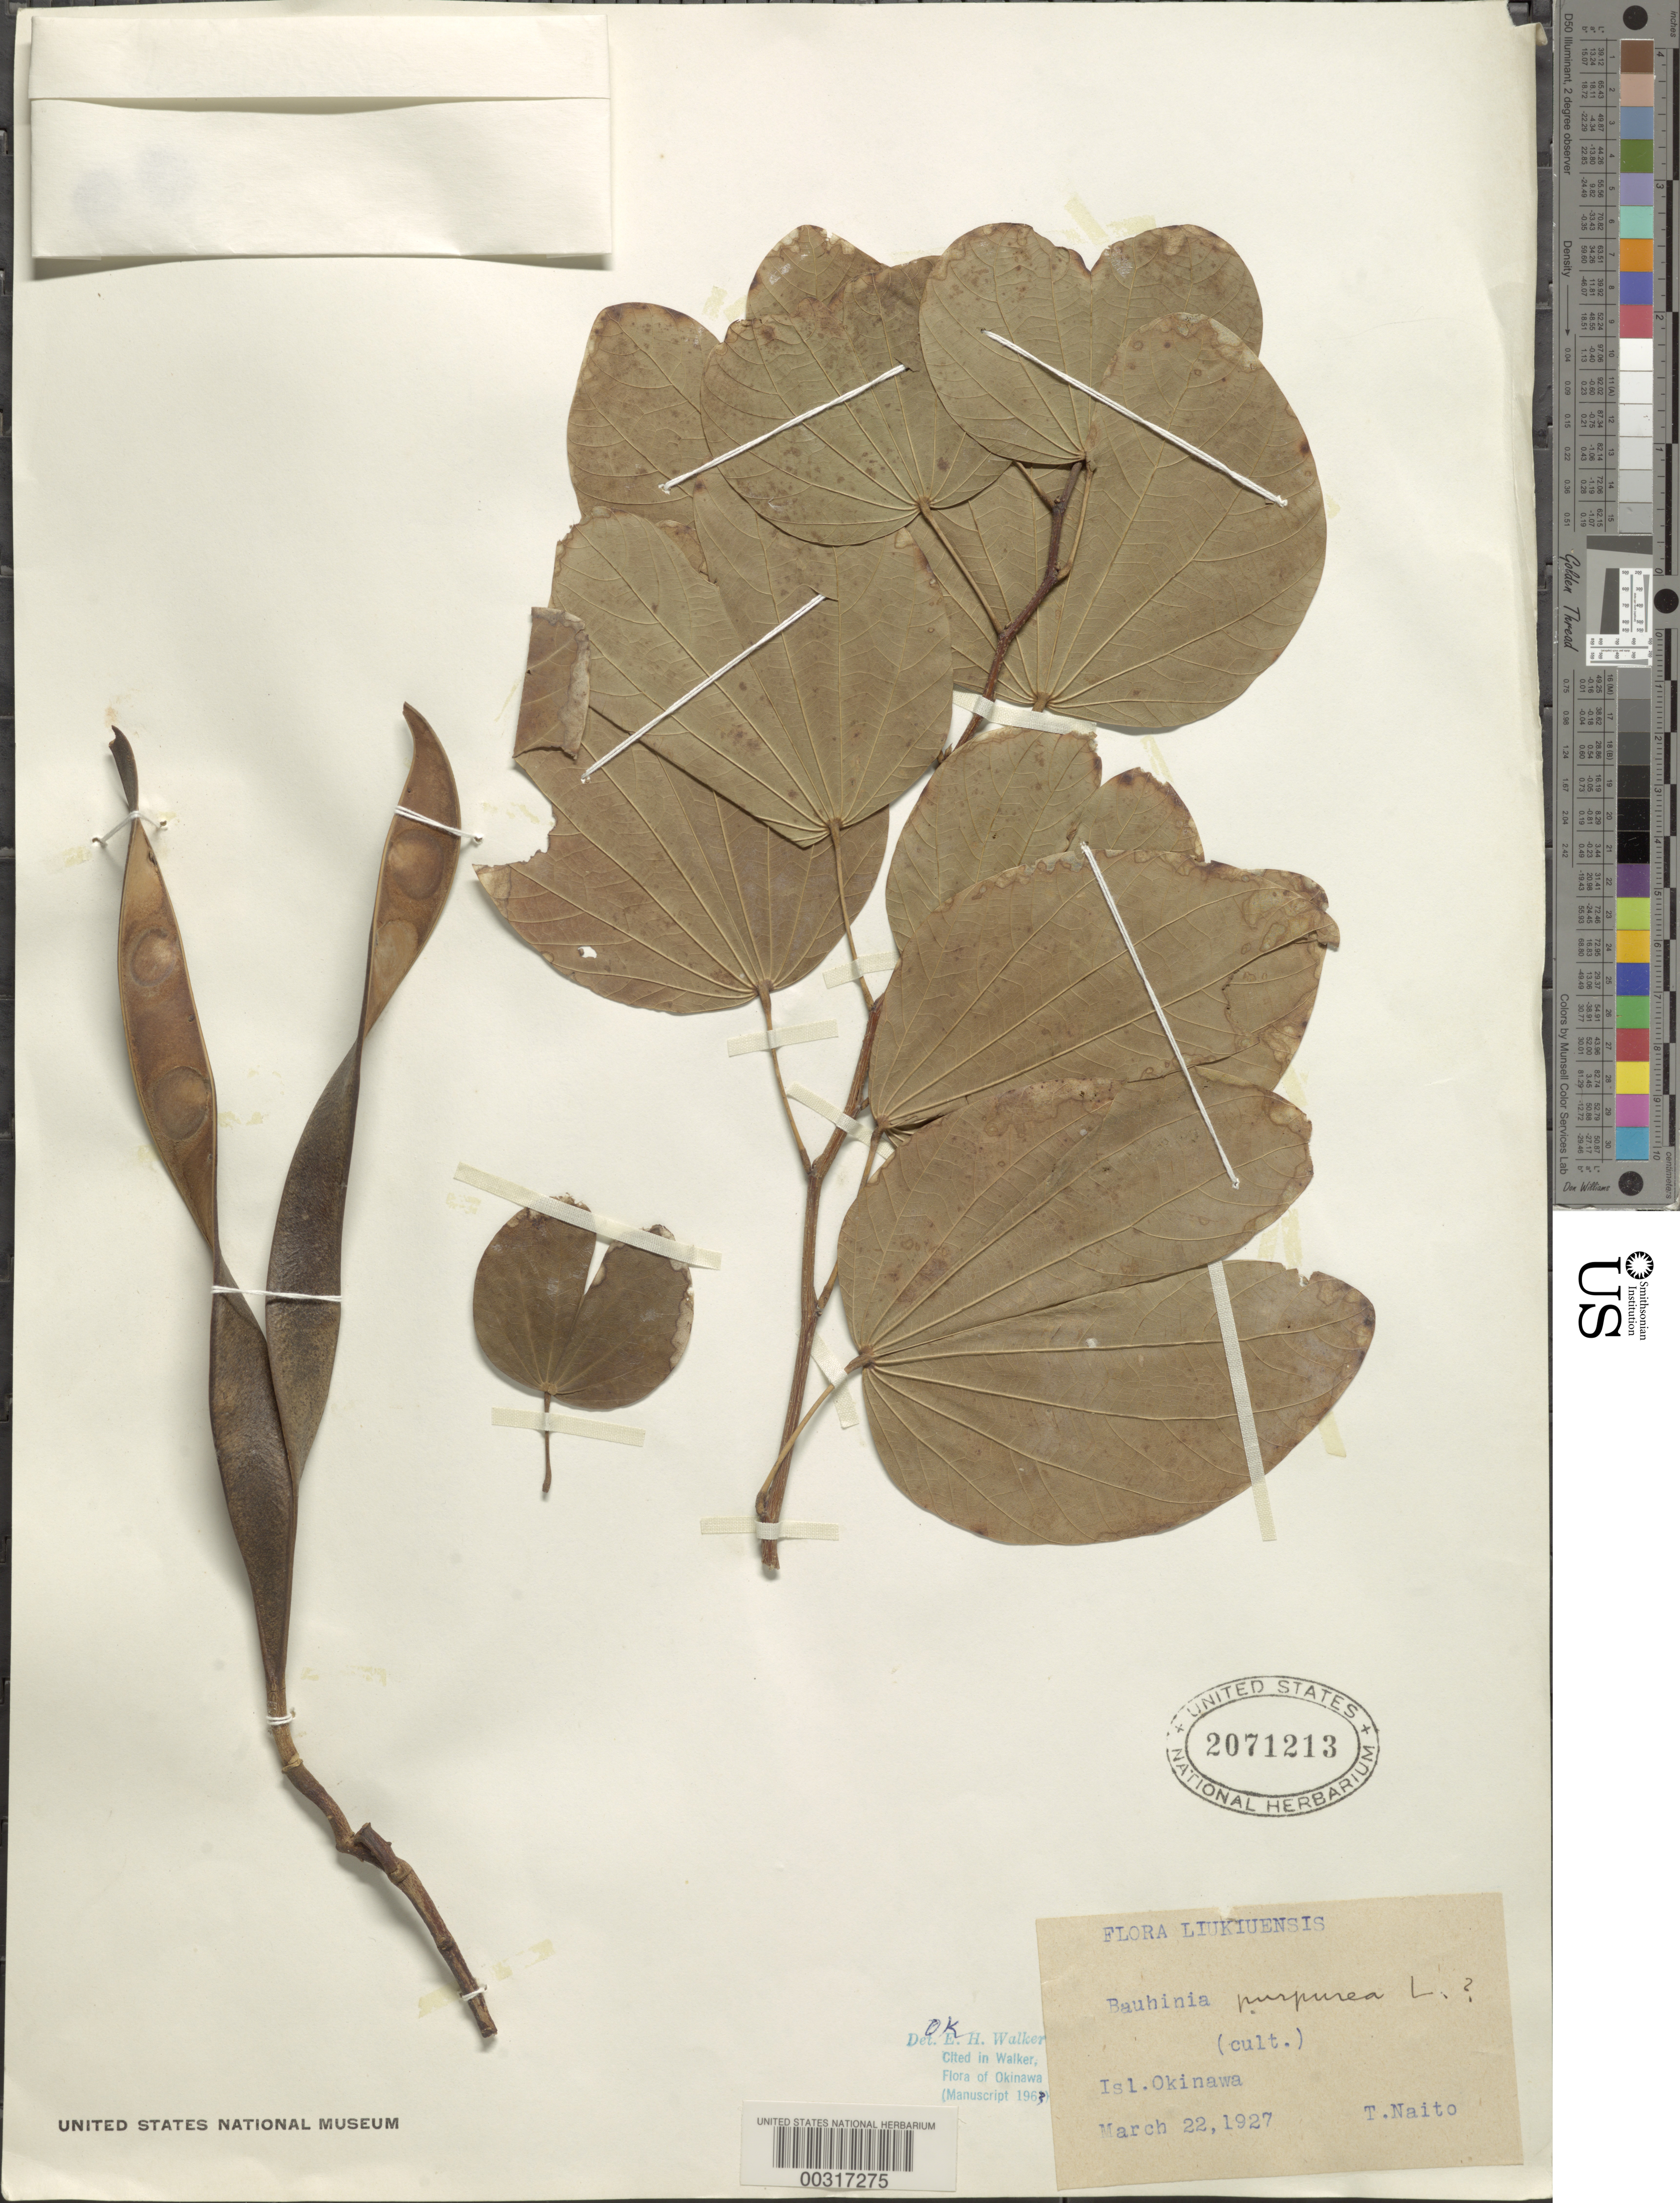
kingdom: Plantae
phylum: Tracheophyta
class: Magnoliopsida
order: Fabales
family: Fabaceae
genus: Bauhinia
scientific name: Bauhinia purpurea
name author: L.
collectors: T. Naito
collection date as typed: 22 Mar 1927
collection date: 1927-03-22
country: Japan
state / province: Okinawa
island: Okinawa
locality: Okinawa i. [Okinawa Is.]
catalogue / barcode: US 2071213